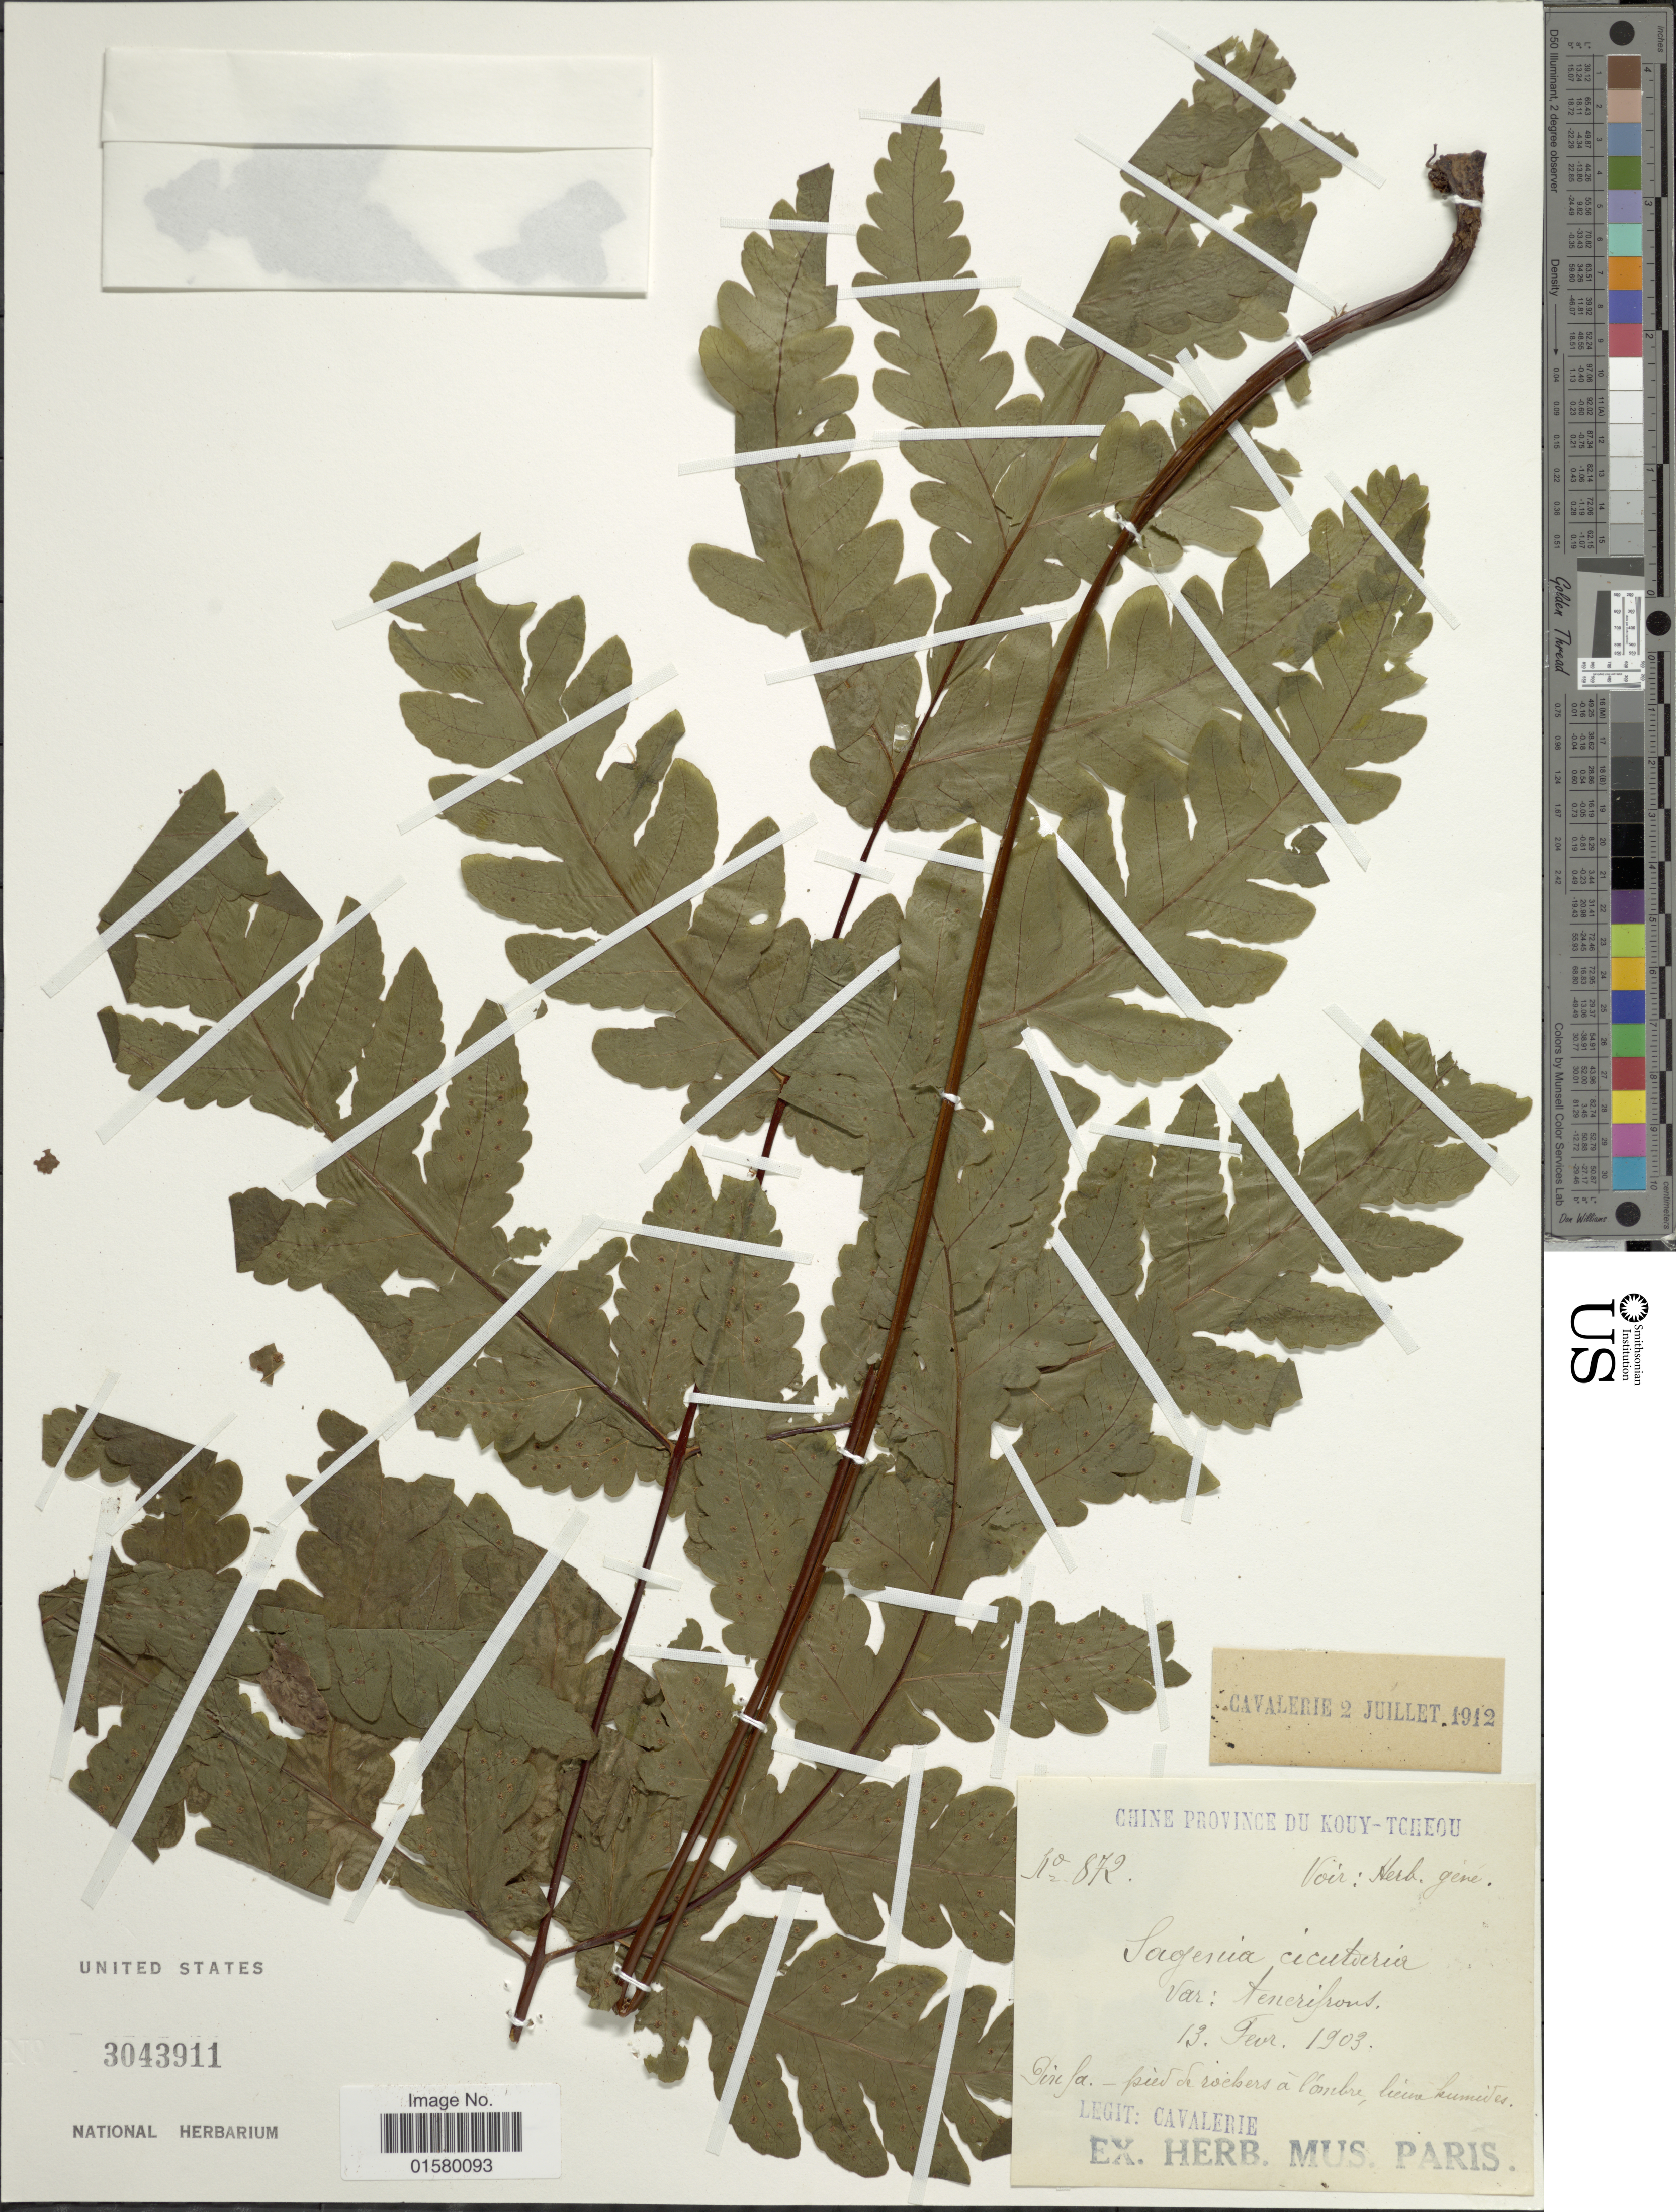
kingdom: Plantae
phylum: Tracheophyta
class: Polypodiopsida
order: Polypodiales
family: Tectariaceae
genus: Tectaria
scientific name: Tectaria coadunata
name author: (J. Sm.) C. Chr.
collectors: -. Cavalerie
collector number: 872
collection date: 1903-02-13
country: China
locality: Chine Province du Kouy-Tcheou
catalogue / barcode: US 3043911